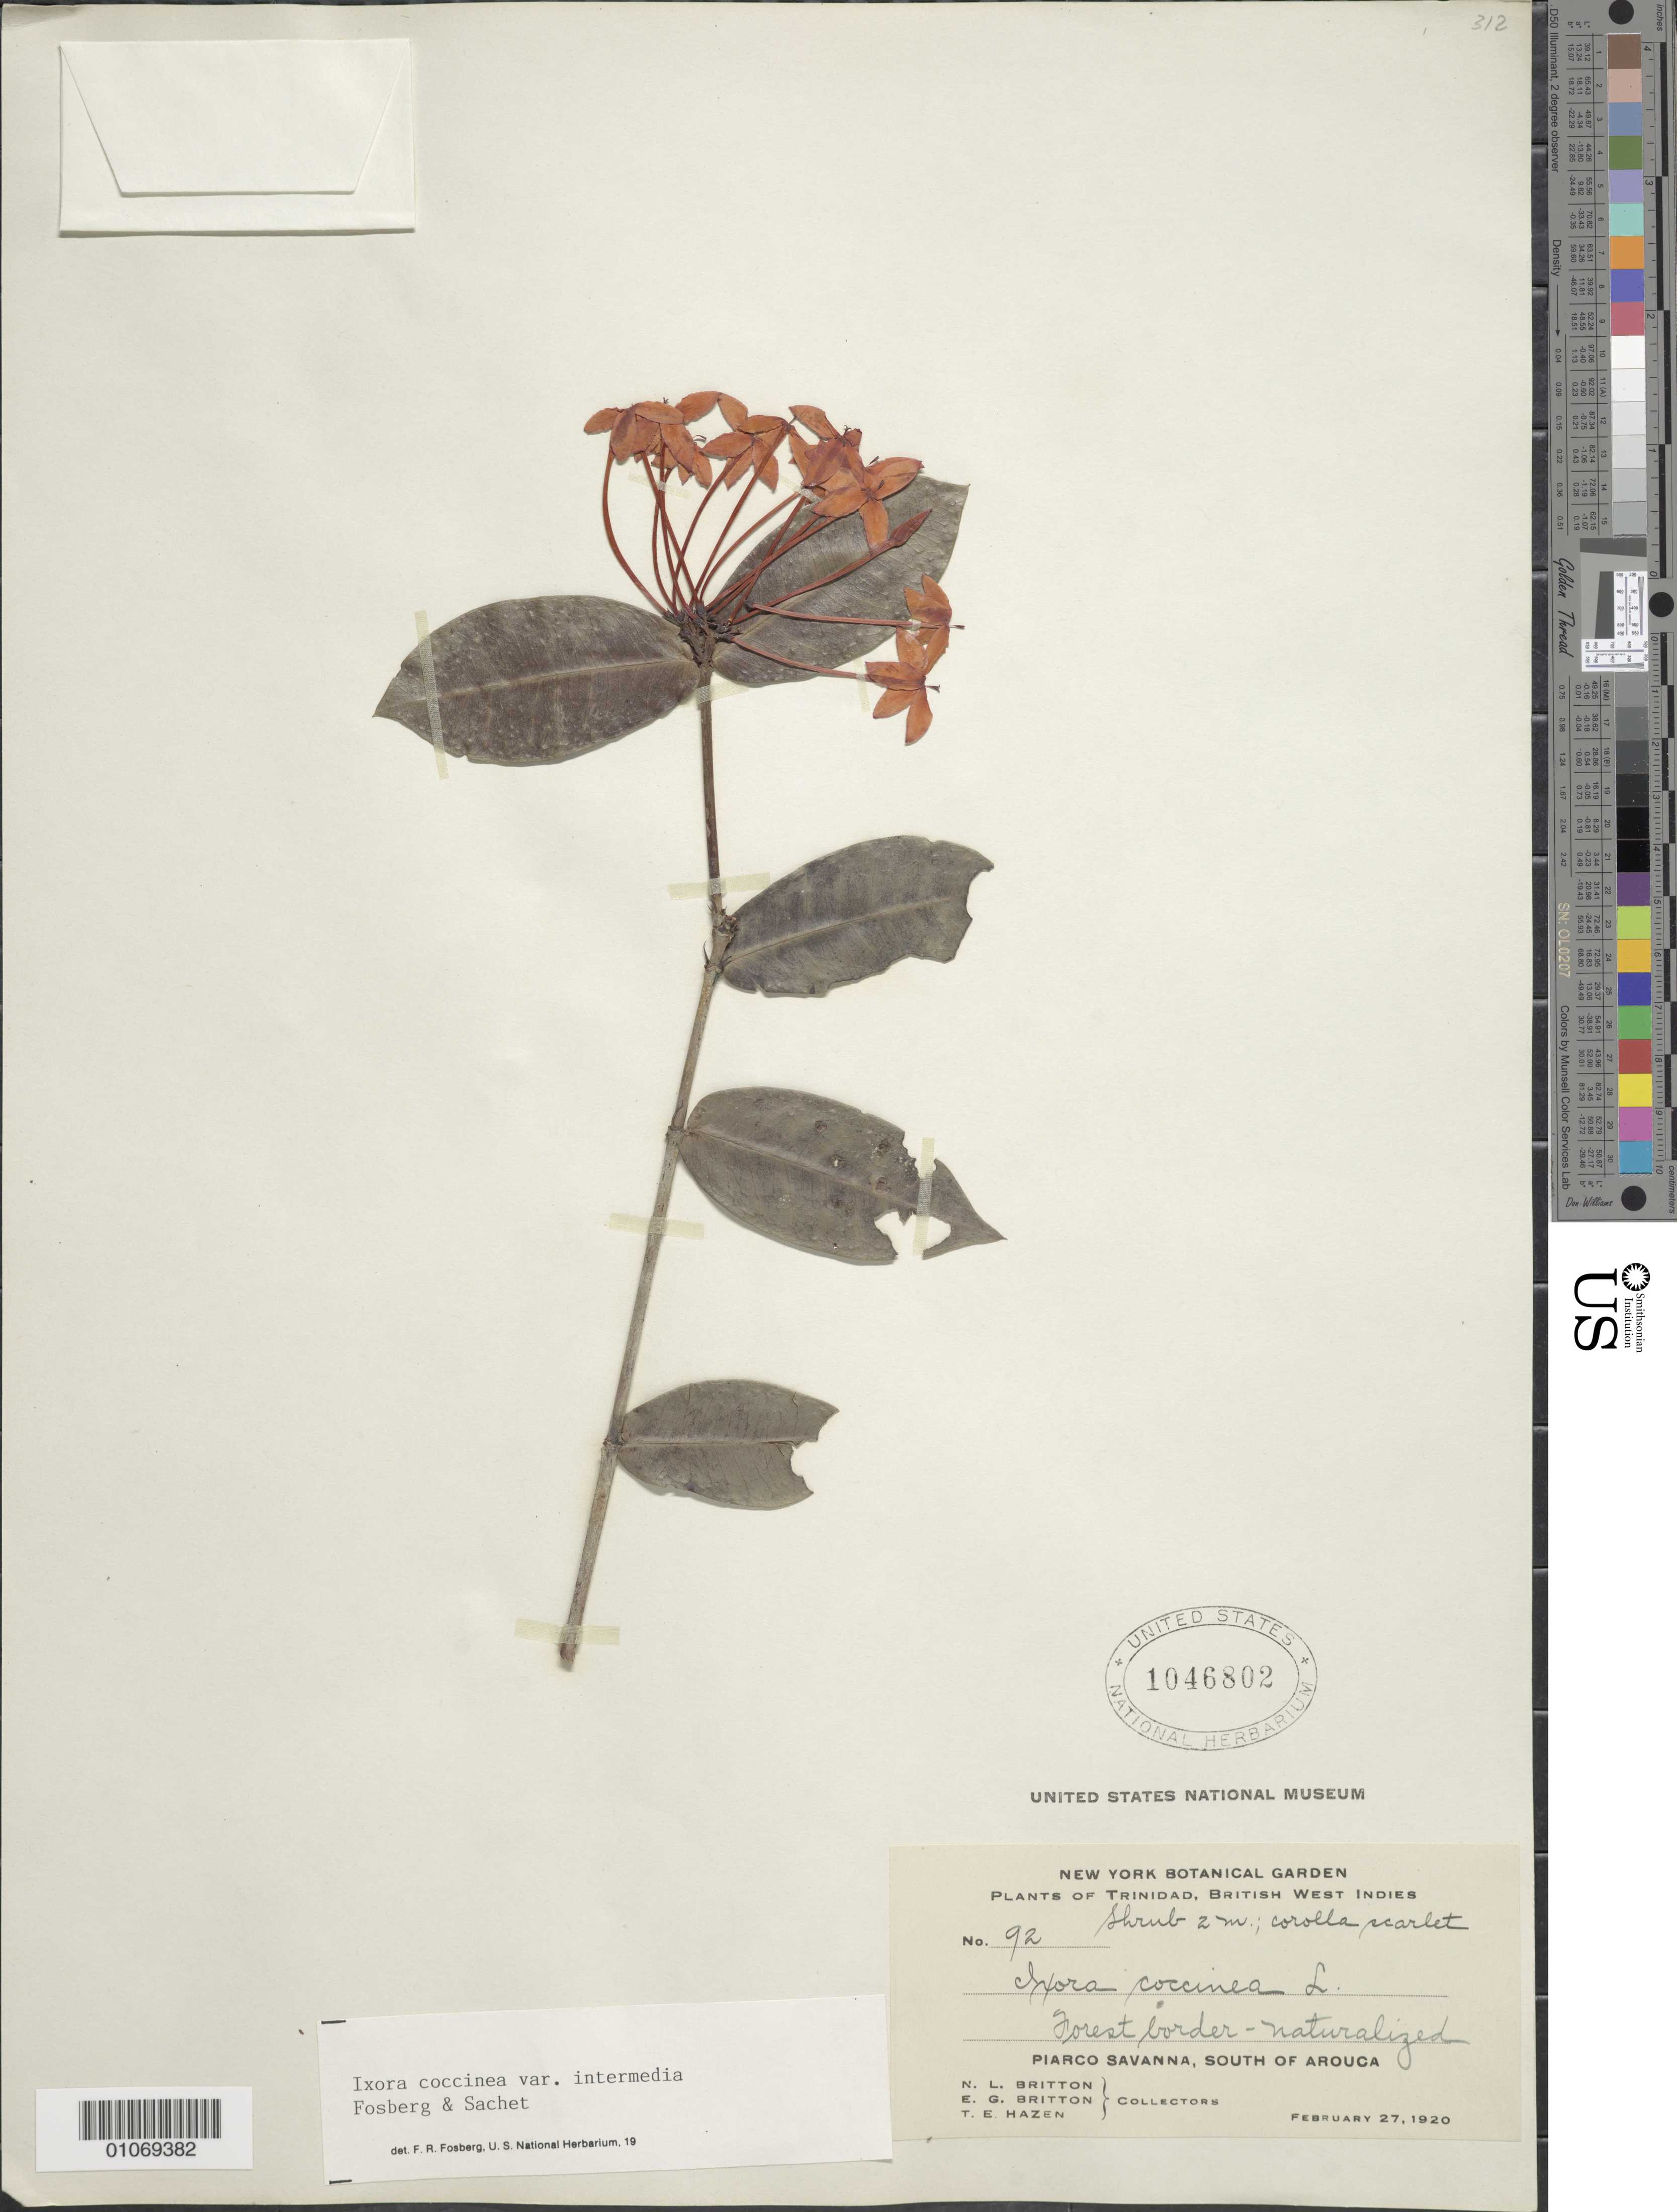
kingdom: Plantae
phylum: Tracheophyta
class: Magnoliopsida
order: Gentianales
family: Rubiaceae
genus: Ixora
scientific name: Ixora coccinea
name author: L.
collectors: N. Britton, E. G. Britton & T. E. Hazen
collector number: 92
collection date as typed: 27 Feb 1920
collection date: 1920-02-27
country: Trinidad and Tobago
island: Trinidad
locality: Piarco Savanna, south of Arouca. Forest border.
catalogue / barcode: US 1046802